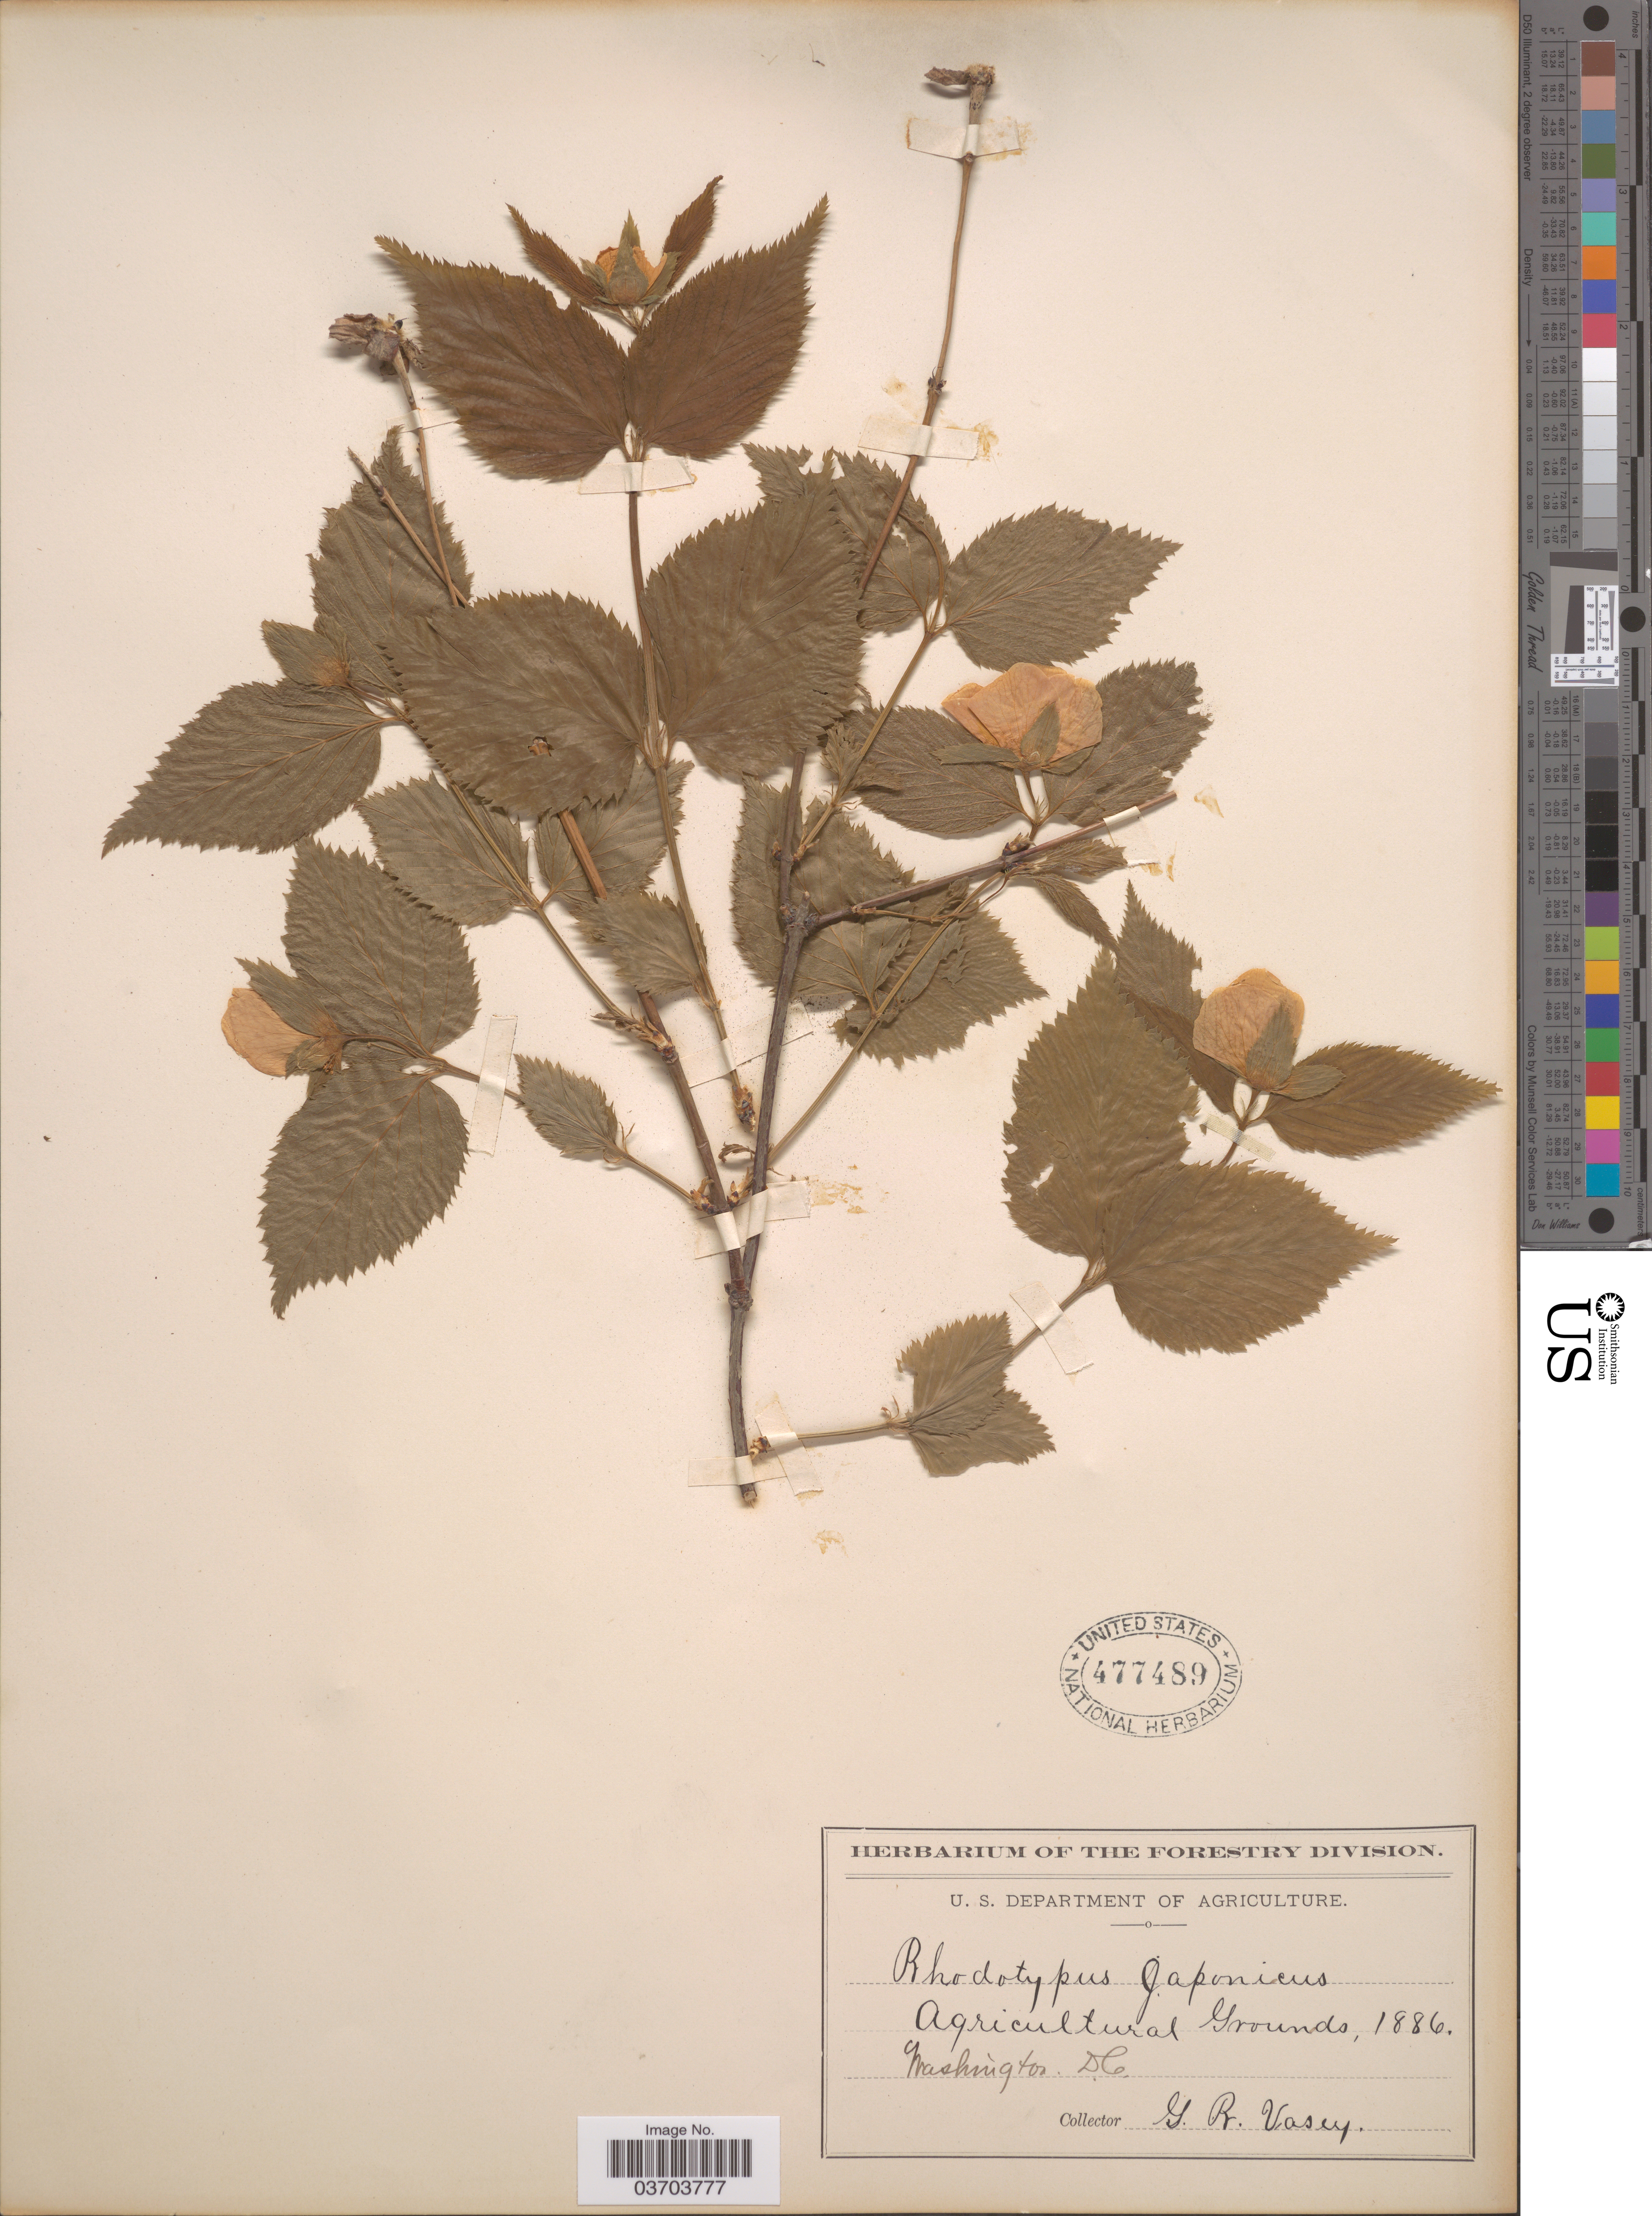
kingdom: Plantae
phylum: Tracheophyta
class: Magnoliopsida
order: Rosales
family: Rosaceae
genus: Rhodotypos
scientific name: Rhodotypos scandens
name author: (Thunb.) Makino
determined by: Strong, Mark T., (BOT), Smithsonian Institution - National Museum of Natural History (UNITED STATES)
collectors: G. R. Vasey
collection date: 1886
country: United States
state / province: District of Columbia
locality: Agricultural Grounds. Washington D.C.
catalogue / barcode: US 477489